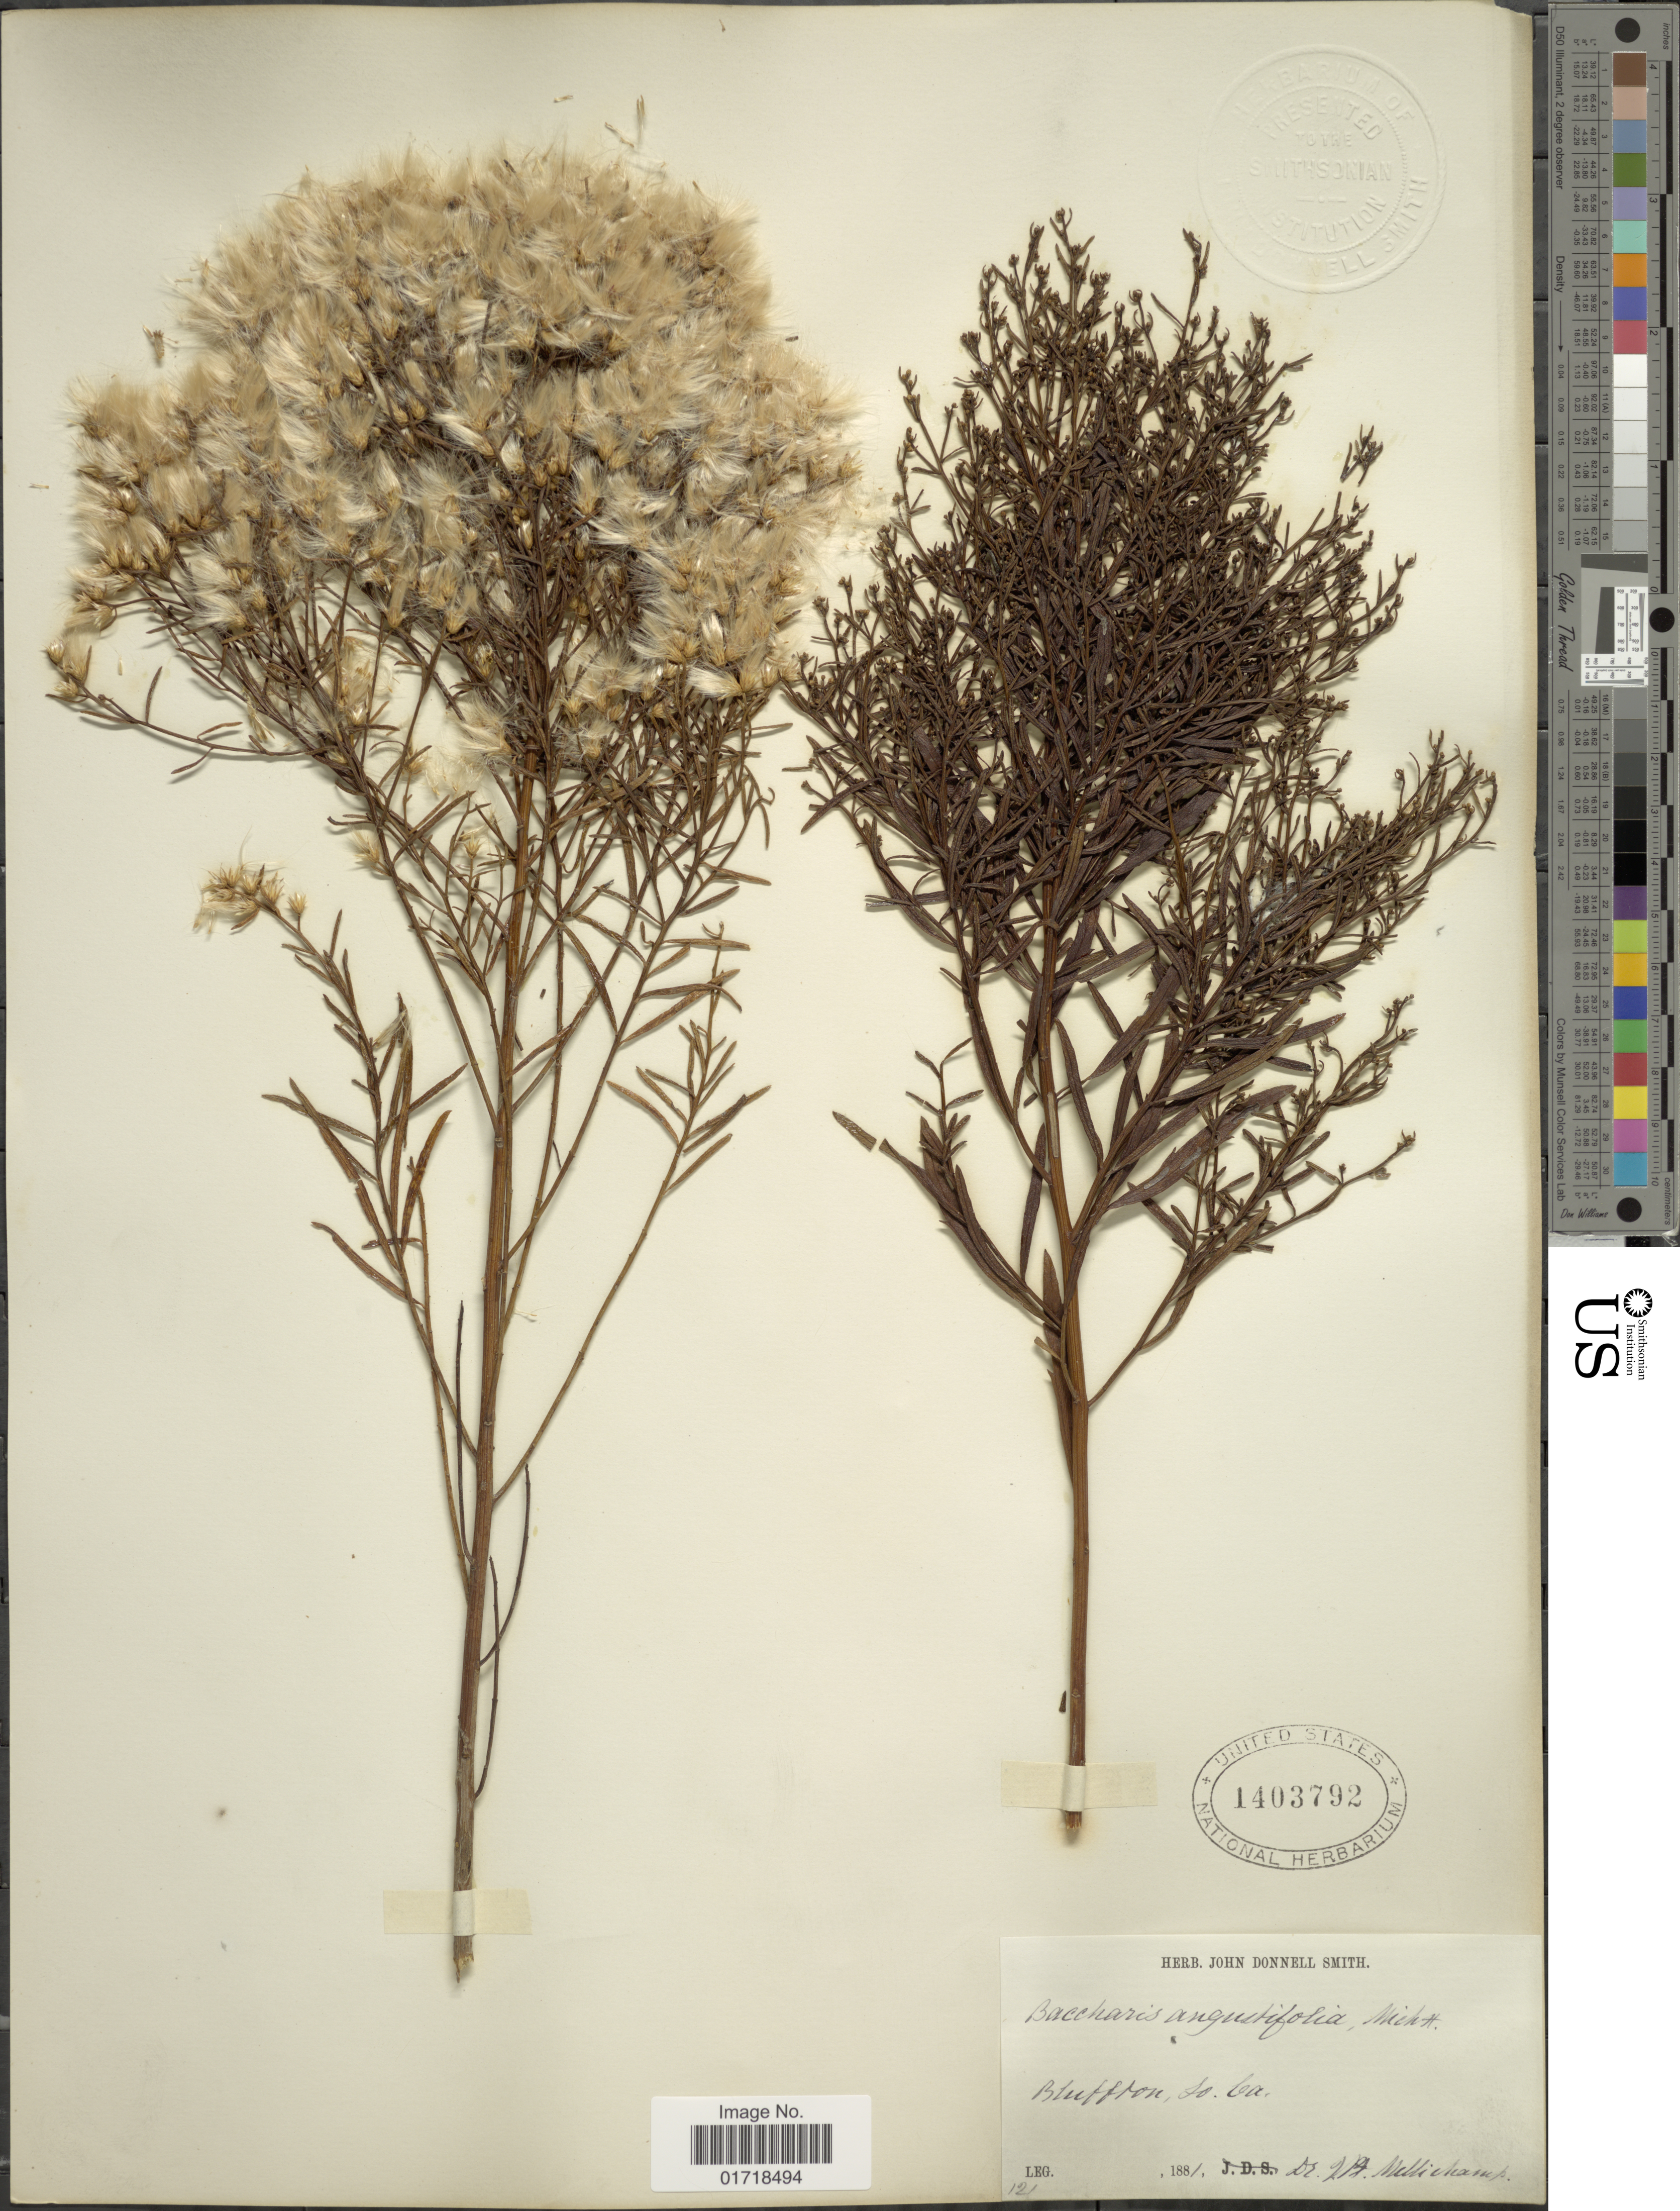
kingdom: Plantae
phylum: Tracheophyta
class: Magnoliopsida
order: Asterales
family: Asteraceae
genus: Baccharis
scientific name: Baccharis angustifolia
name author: Michx.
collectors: J. H. Mellichamp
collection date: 1881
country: United States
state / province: South Carolina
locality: Bluffton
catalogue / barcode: US 1403792